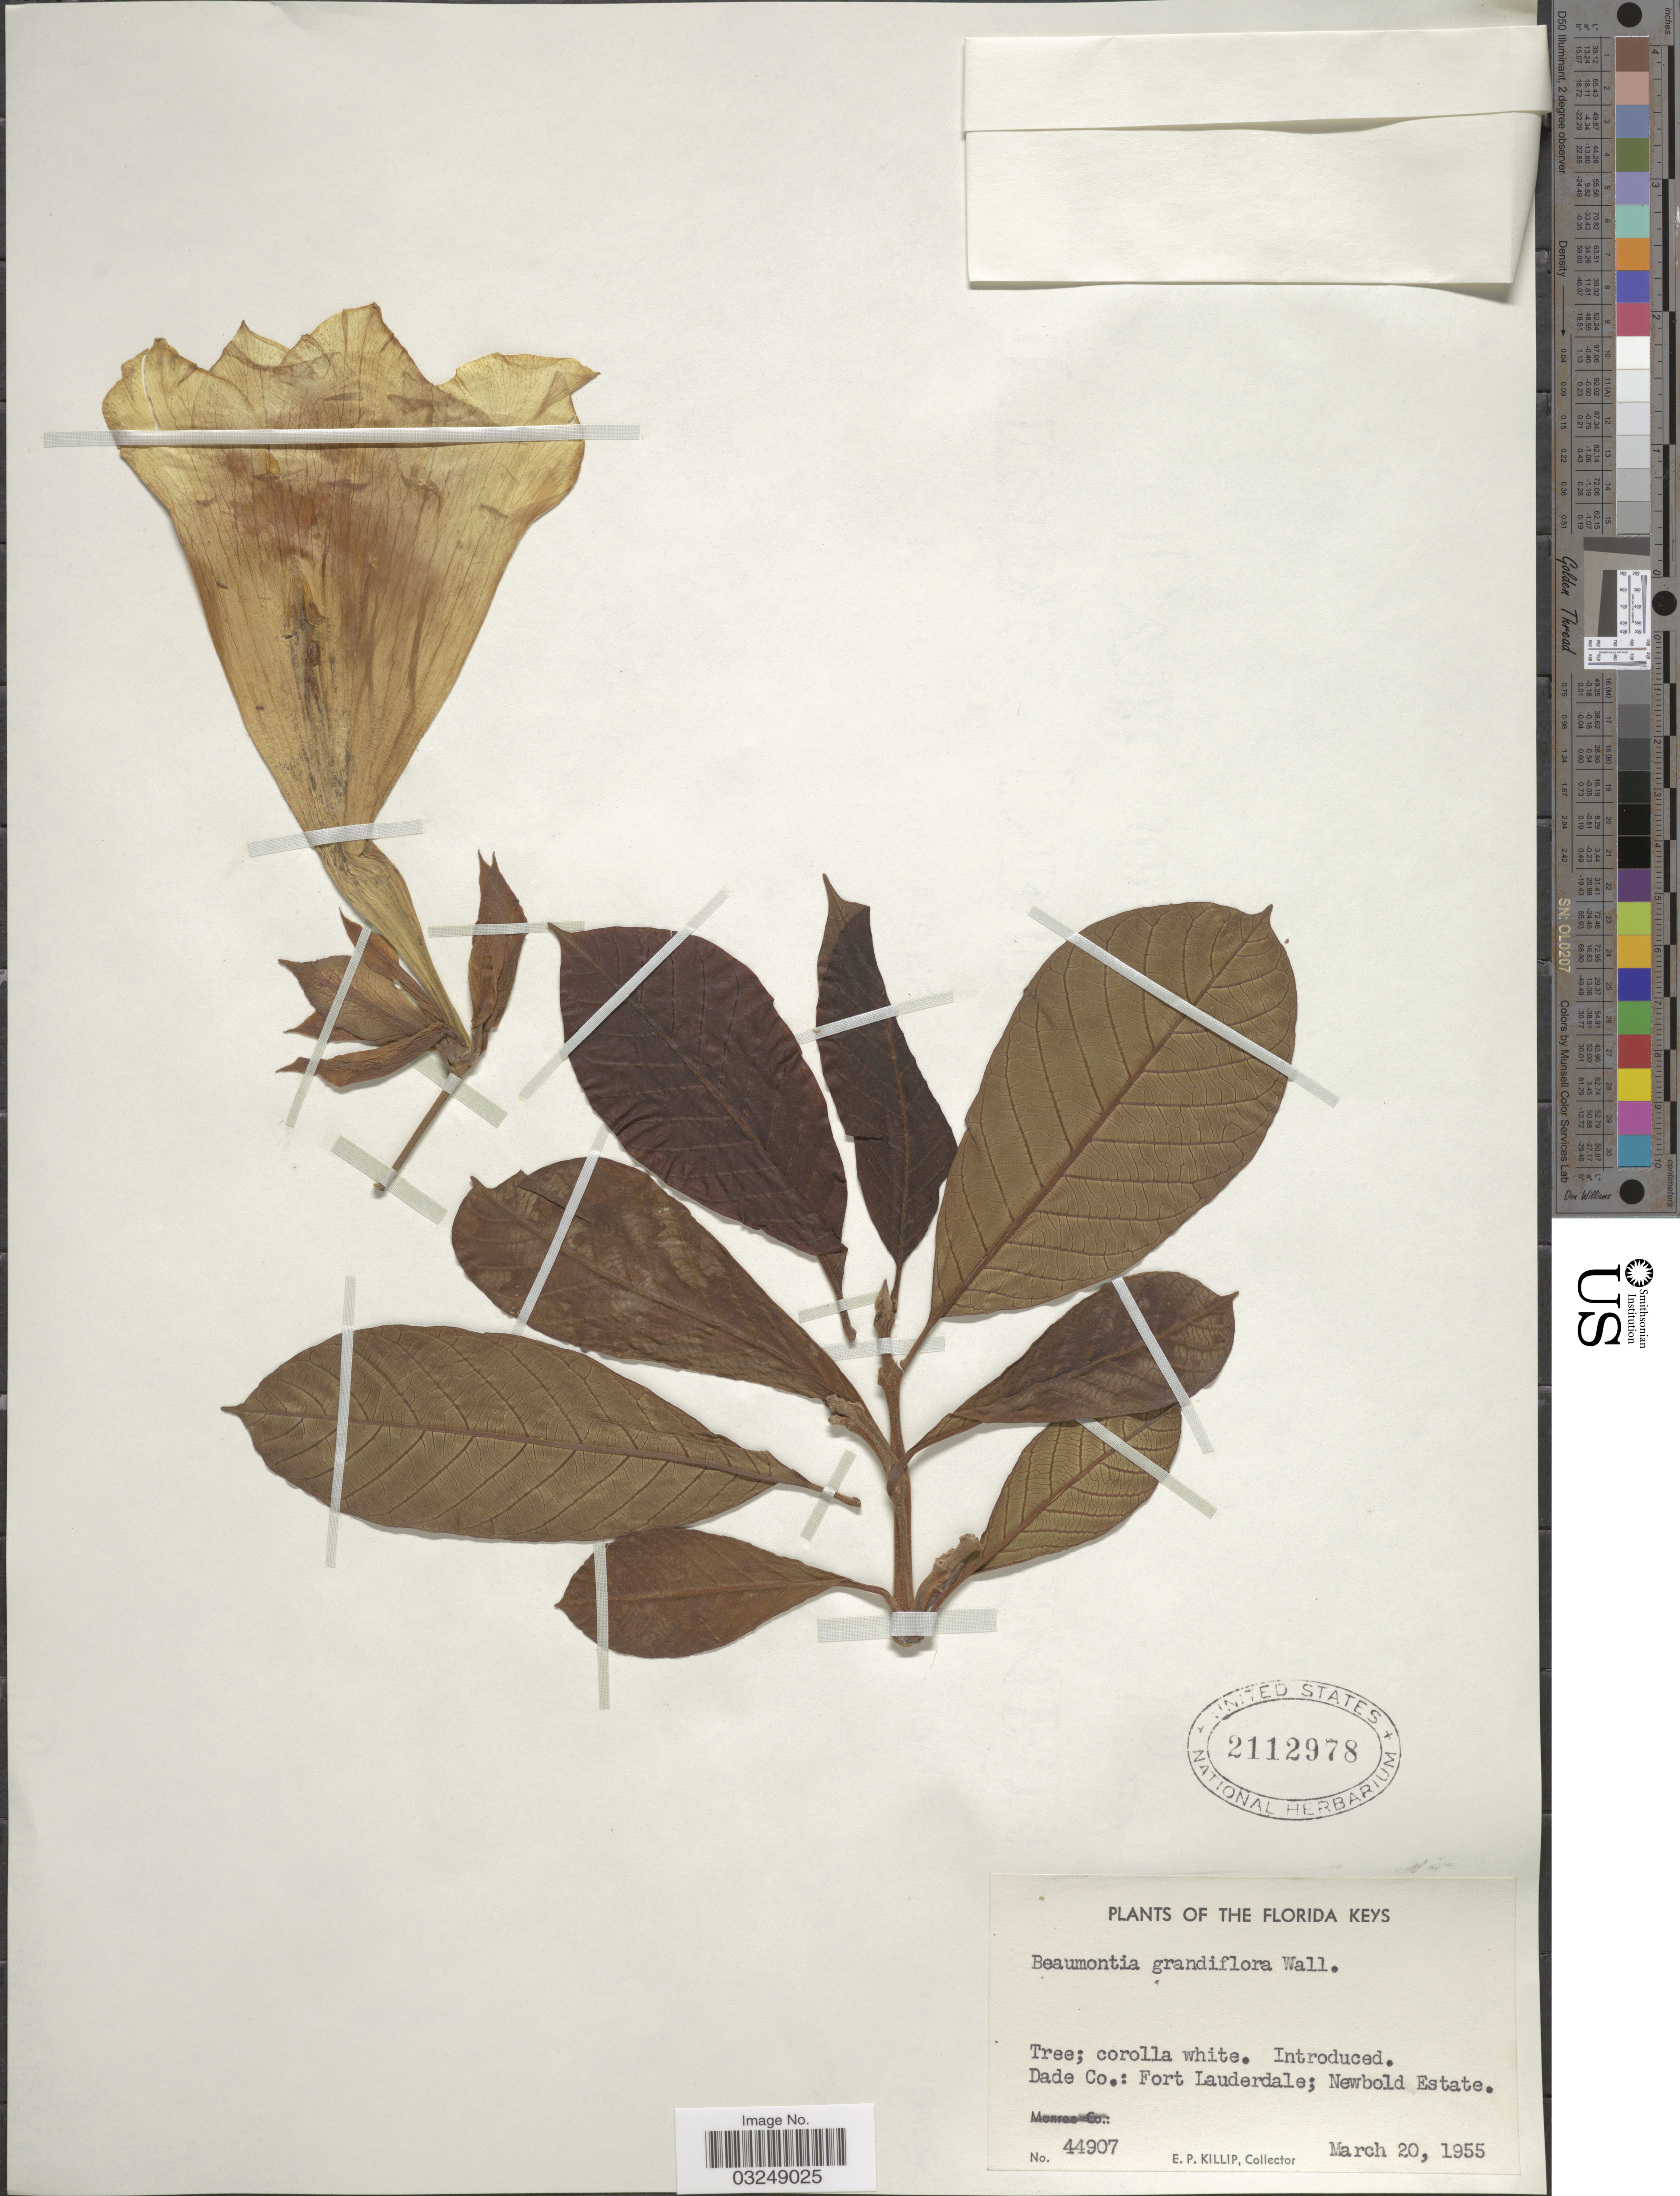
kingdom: Plantae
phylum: Tracheophyta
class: Magnoliopsida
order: Gentianales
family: Apocynaceae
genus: Beaumontia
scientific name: Beaumontia grandiflora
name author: Wall.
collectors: E. P. Killip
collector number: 44907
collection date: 1955-03-20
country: United States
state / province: Florida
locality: The Florida Keys. Dade Co.: Fort Lauderdale; Newbold Estate.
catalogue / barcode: US 2112978